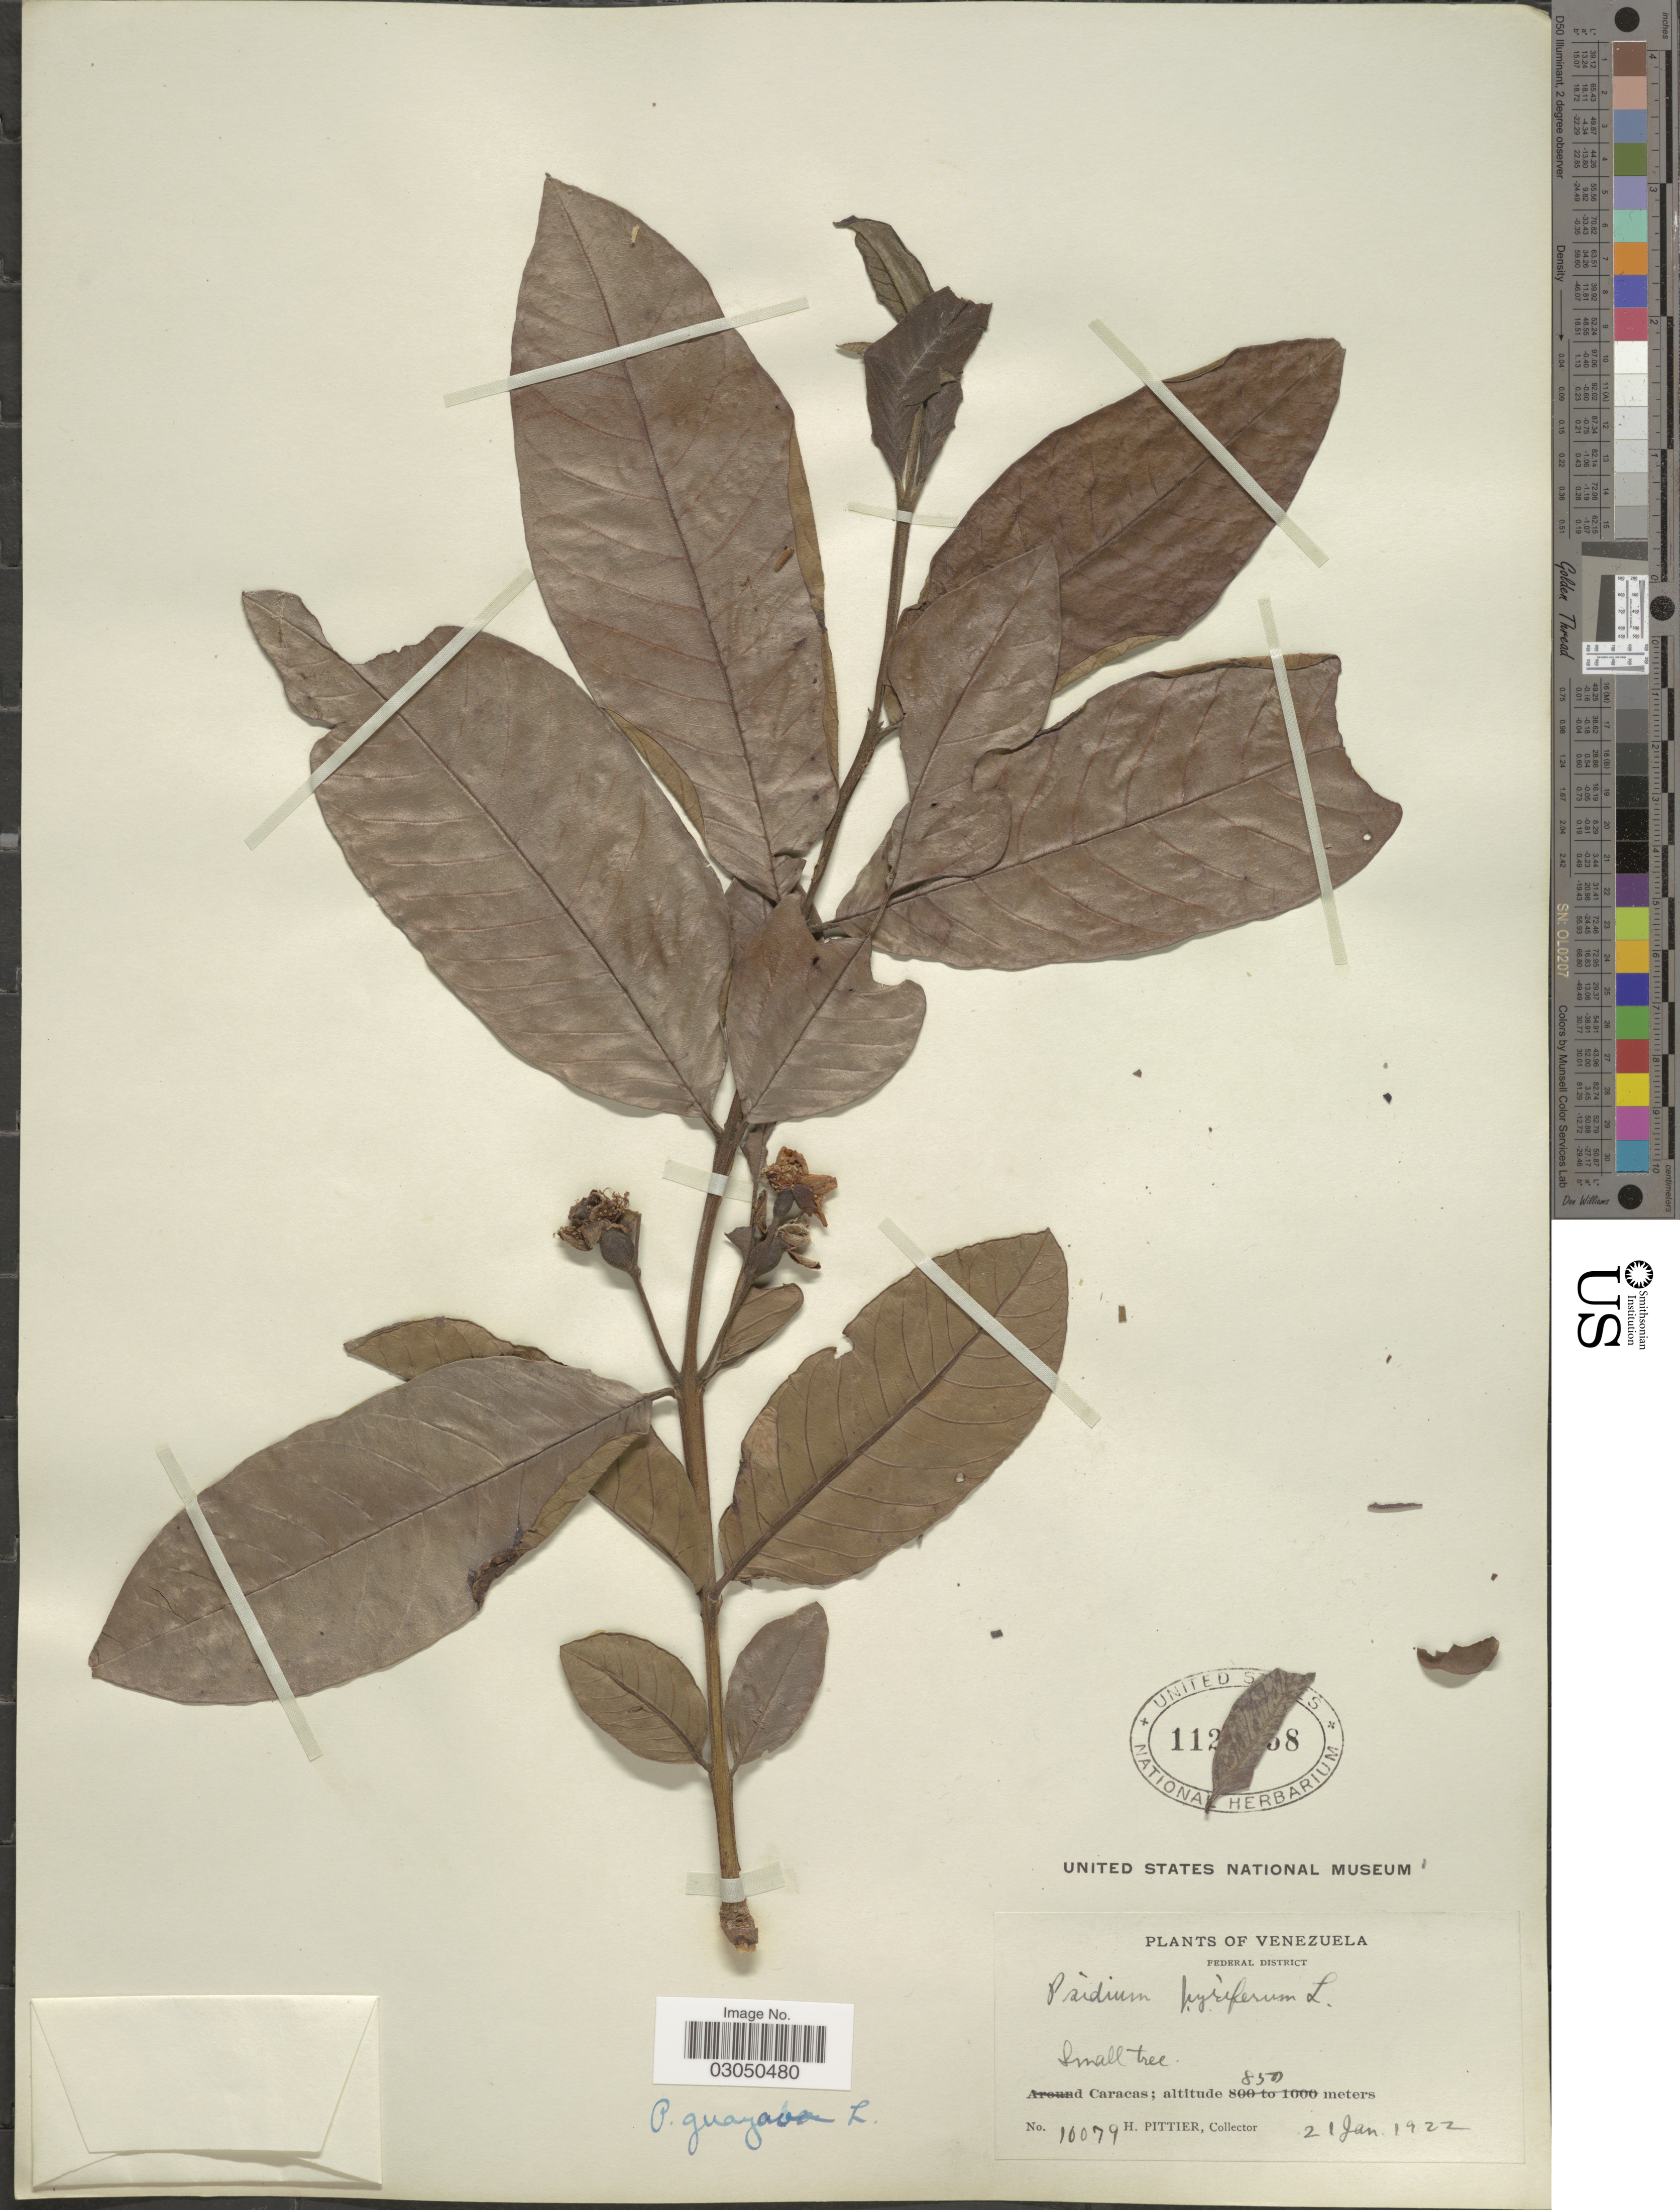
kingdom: Plantae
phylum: Tracheophyta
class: Magnoliopsida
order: Myrtales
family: Myrtaceae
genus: Psidium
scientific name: Psidium guajava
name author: L.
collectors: H. F. Pittier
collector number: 10079*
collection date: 1922-01-21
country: Venezuela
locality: Federal District. Caracas.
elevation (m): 850